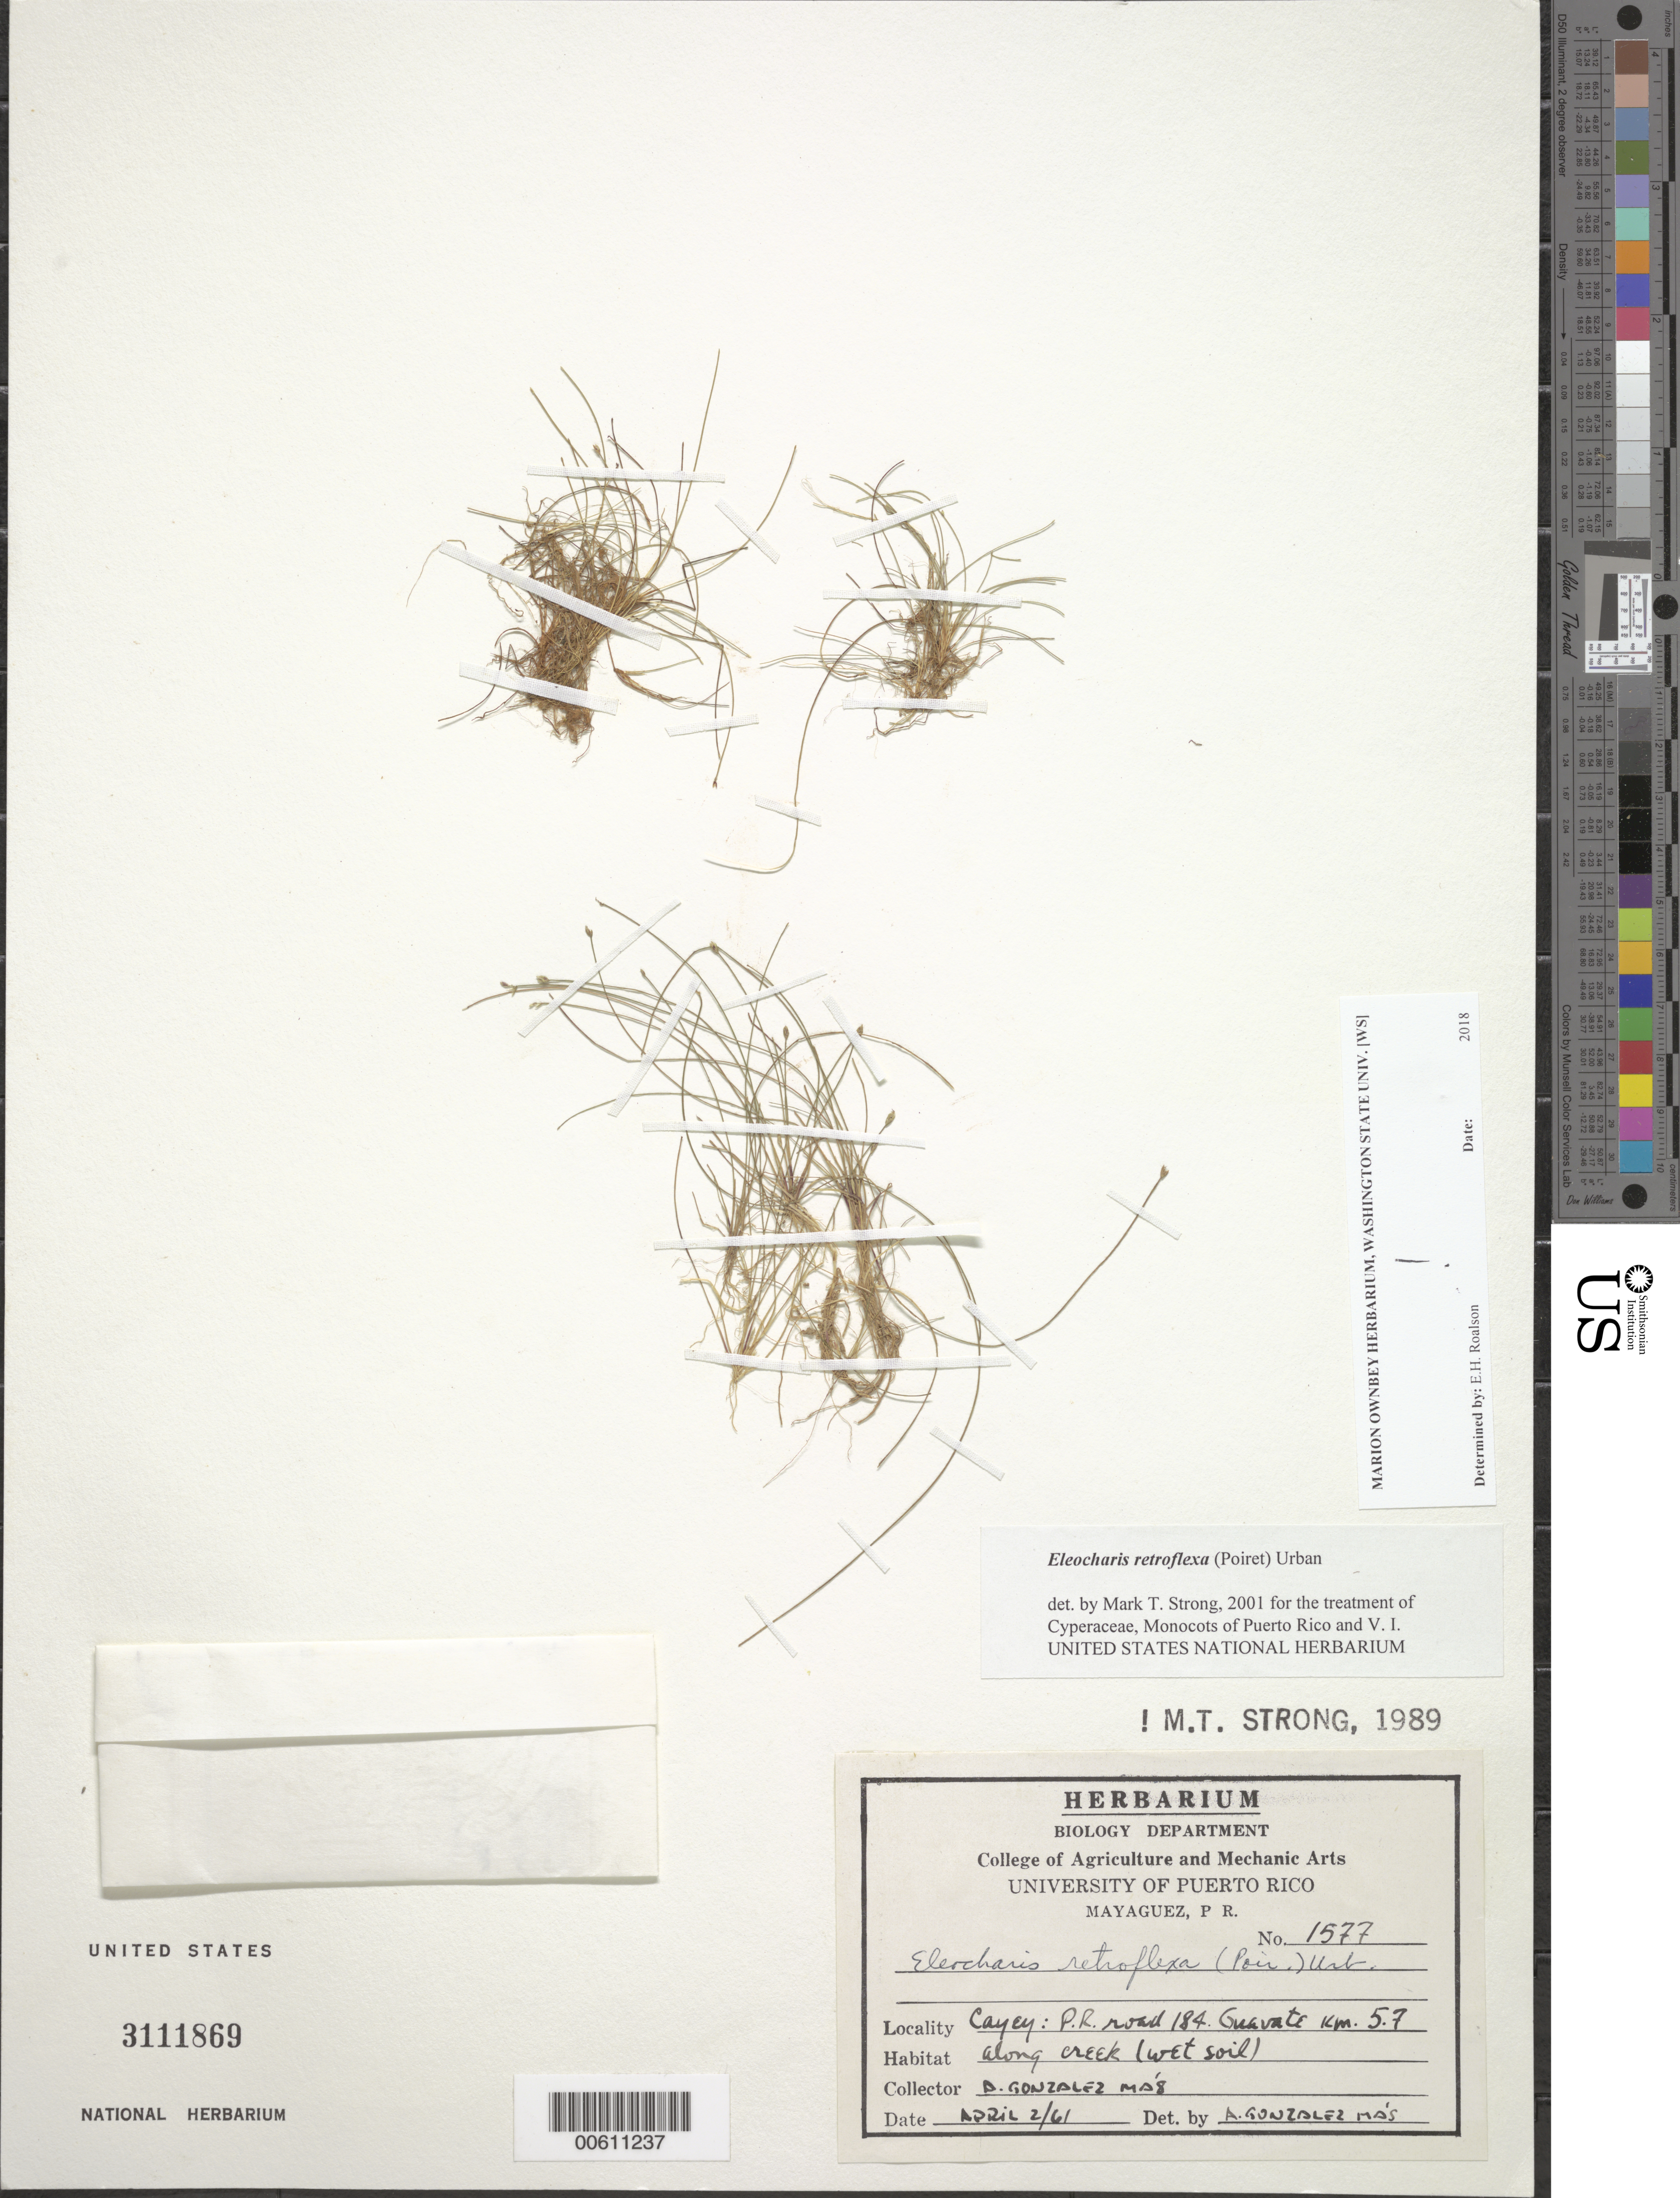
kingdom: Plantae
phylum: Tracheophyta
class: Liliopsida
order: Poales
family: Cyperaceae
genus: Eleocharis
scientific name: Eleocharis retroflexa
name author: (Poir.) Urb.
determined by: Strong, M. T., (US), Smithsonian Institution - National Museum of Natural History (UNITED STATES)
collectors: A. González Más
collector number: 1577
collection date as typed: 02 Apr 1961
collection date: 1961-04-02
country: Puerto Rico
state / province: Cayey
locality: Cayey: P.R. Rd. 184, Guavate, km 5.7.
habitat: Along creek.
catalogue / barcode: US 3111869